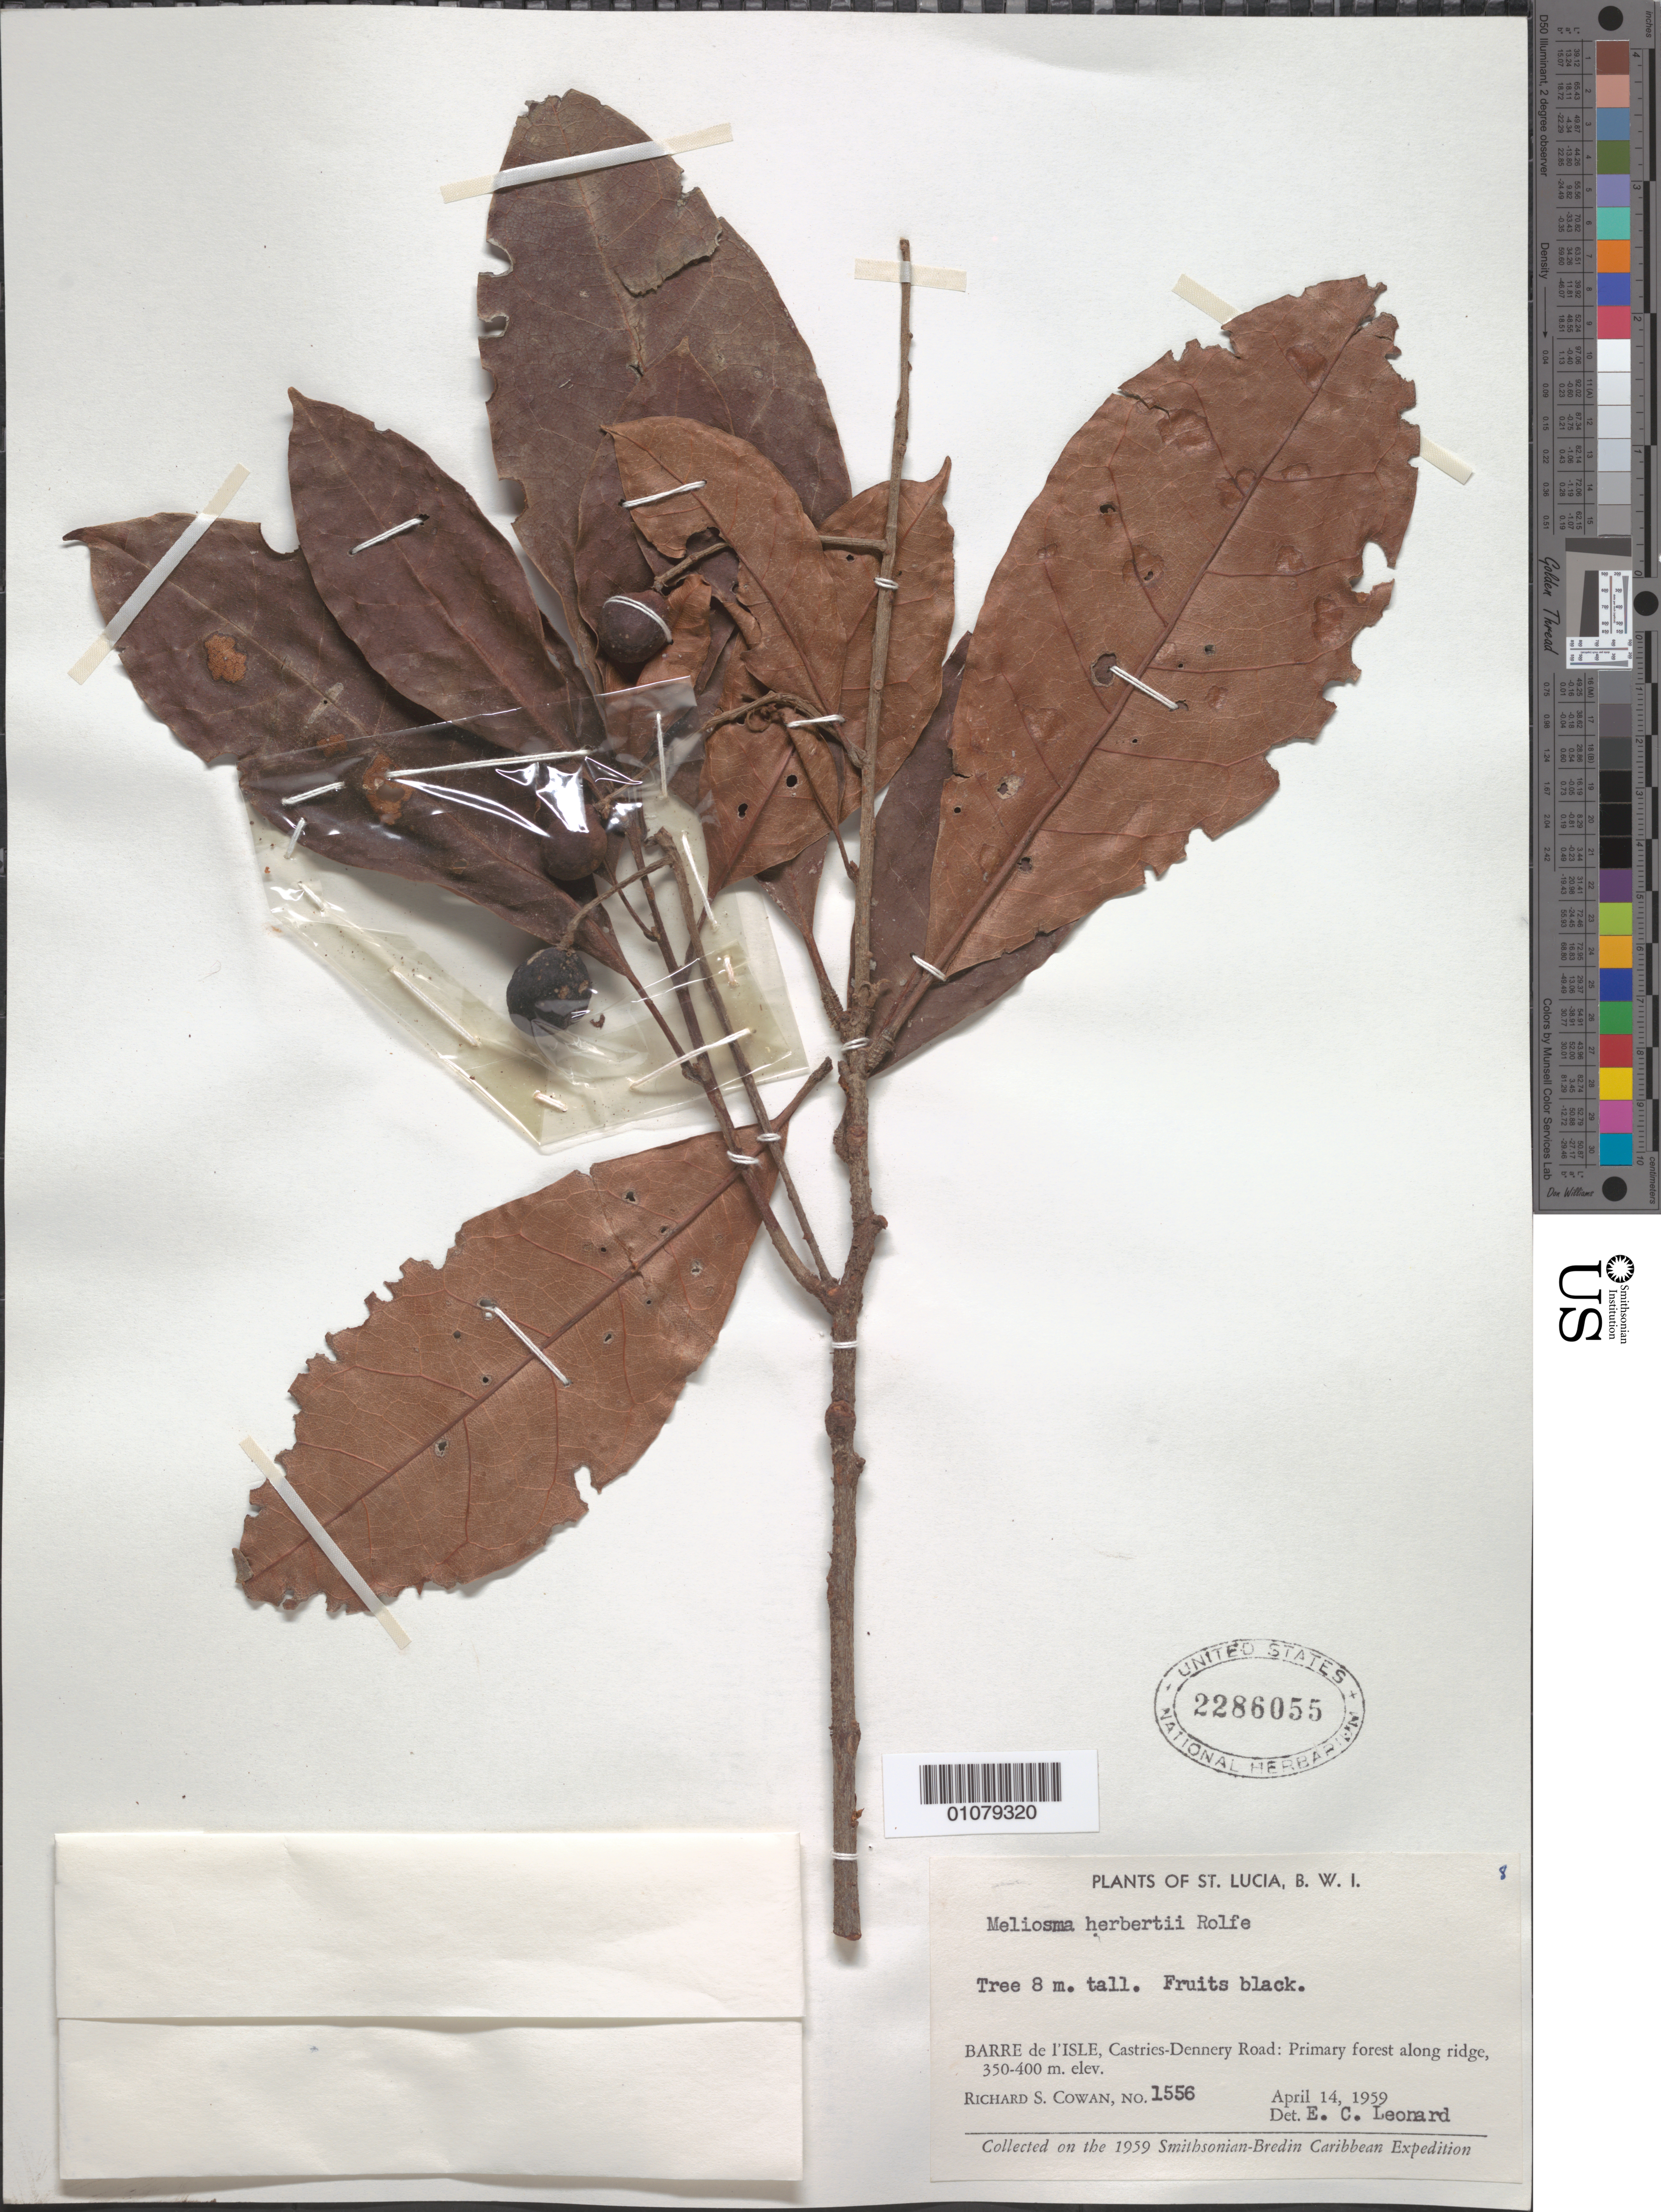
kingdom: Plantae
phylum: Tracheophyta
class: Magnoliopsida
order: Proteales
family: Sabiaceae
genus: Meliosma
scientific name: Meliosma herbertii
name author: Rolfe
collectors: R. S. Cowan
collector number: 1556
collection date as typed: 14 Apr 1959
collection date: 1959-04-14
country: St. Lucia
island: St. Lucia I.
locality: Barre de l'Isle, Castries-Dennery Road: Primary Forest along ridge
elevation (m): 350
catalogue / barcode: US 2286055